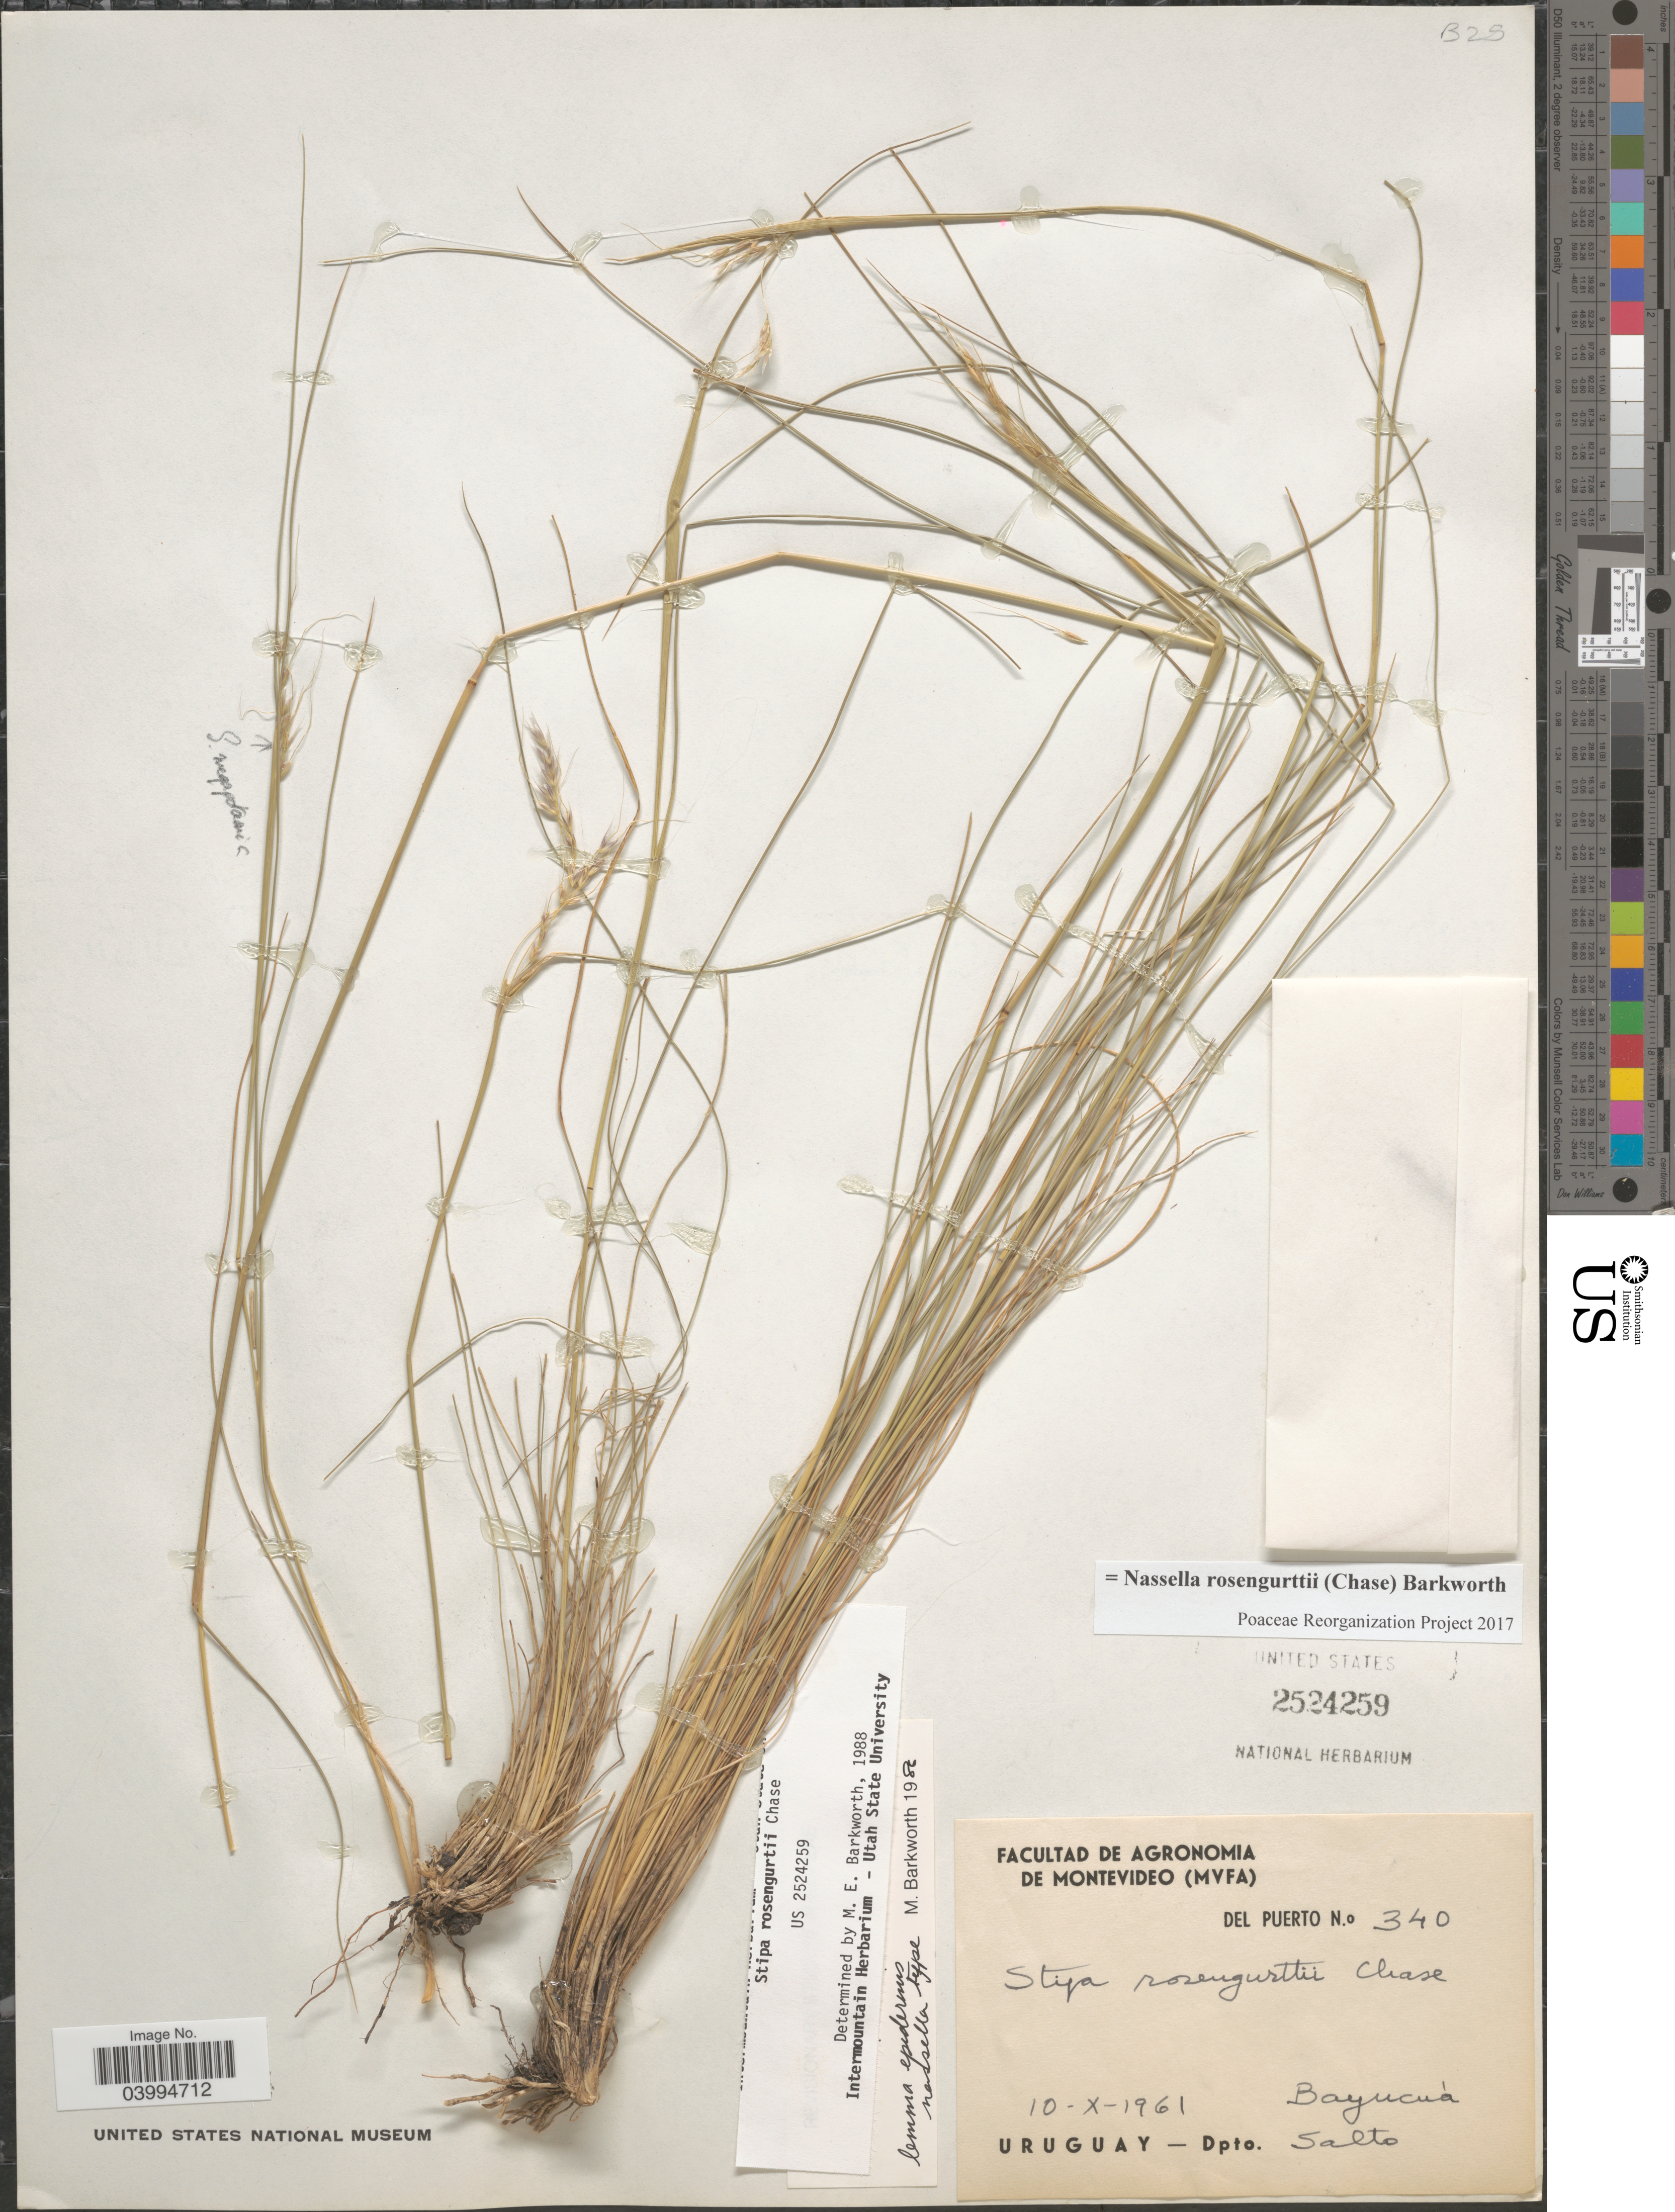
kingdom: Plantae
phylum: Tracheophyta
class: Liliopsida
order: Poales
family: Poaceae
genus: Nassella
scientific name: Nassella rosengurttii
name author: (Chase) Barkworth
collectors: Del Puerto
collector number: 340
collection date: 1961-10-10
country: Uruguay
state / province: Salto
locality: Bayucuà. Dpto. Salto.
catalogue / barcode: US 2524259